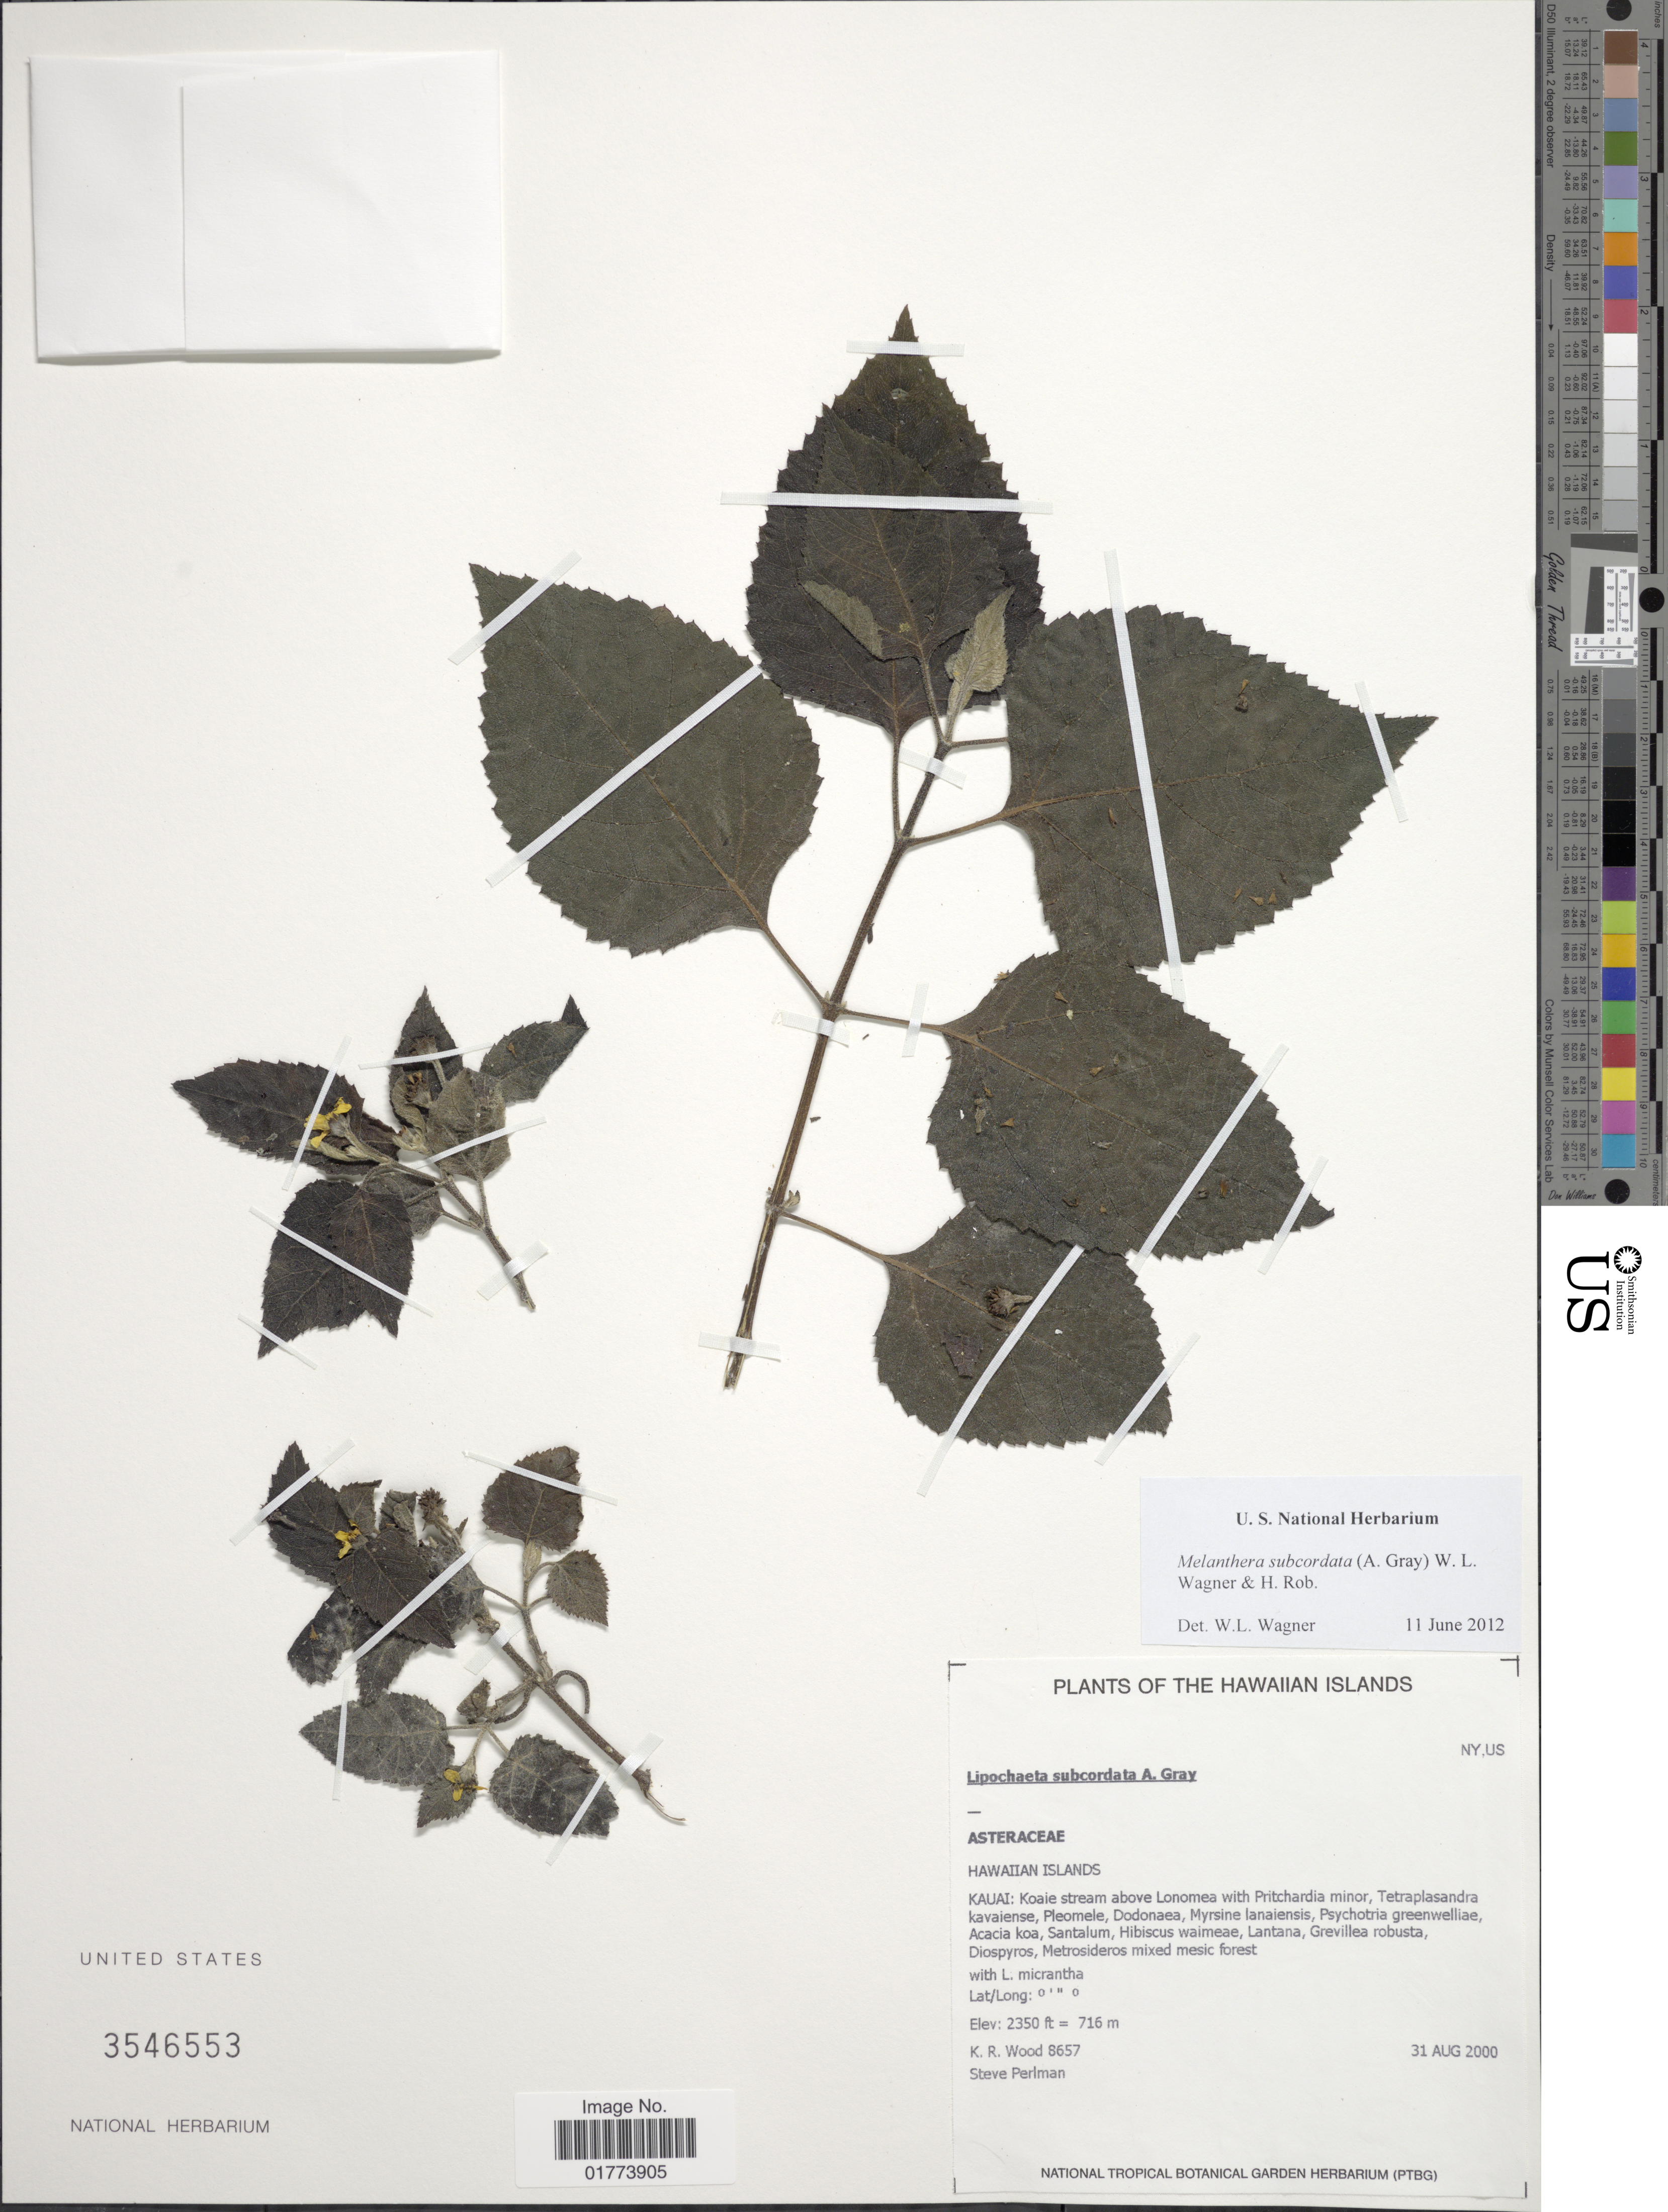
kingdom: Plantae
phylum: Tracheophyta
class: Magnoliopsida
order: Asterales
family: Asteraceae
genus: Wollastonia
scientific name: Wollastonia subcordata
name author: (A. Gray) Orchard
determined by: Wagner, W. L., (BOT), Smithsonian Institution - National Museum of Natural History (UNITED STATES)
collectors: K. R. Wood & S. Perlman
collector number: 8657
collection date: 2000-08-31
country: United States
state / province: Hawaii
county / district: Kauai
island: Kaua'i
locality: Koaie stream above Lonomea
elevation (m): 716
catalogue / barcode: US 3546553